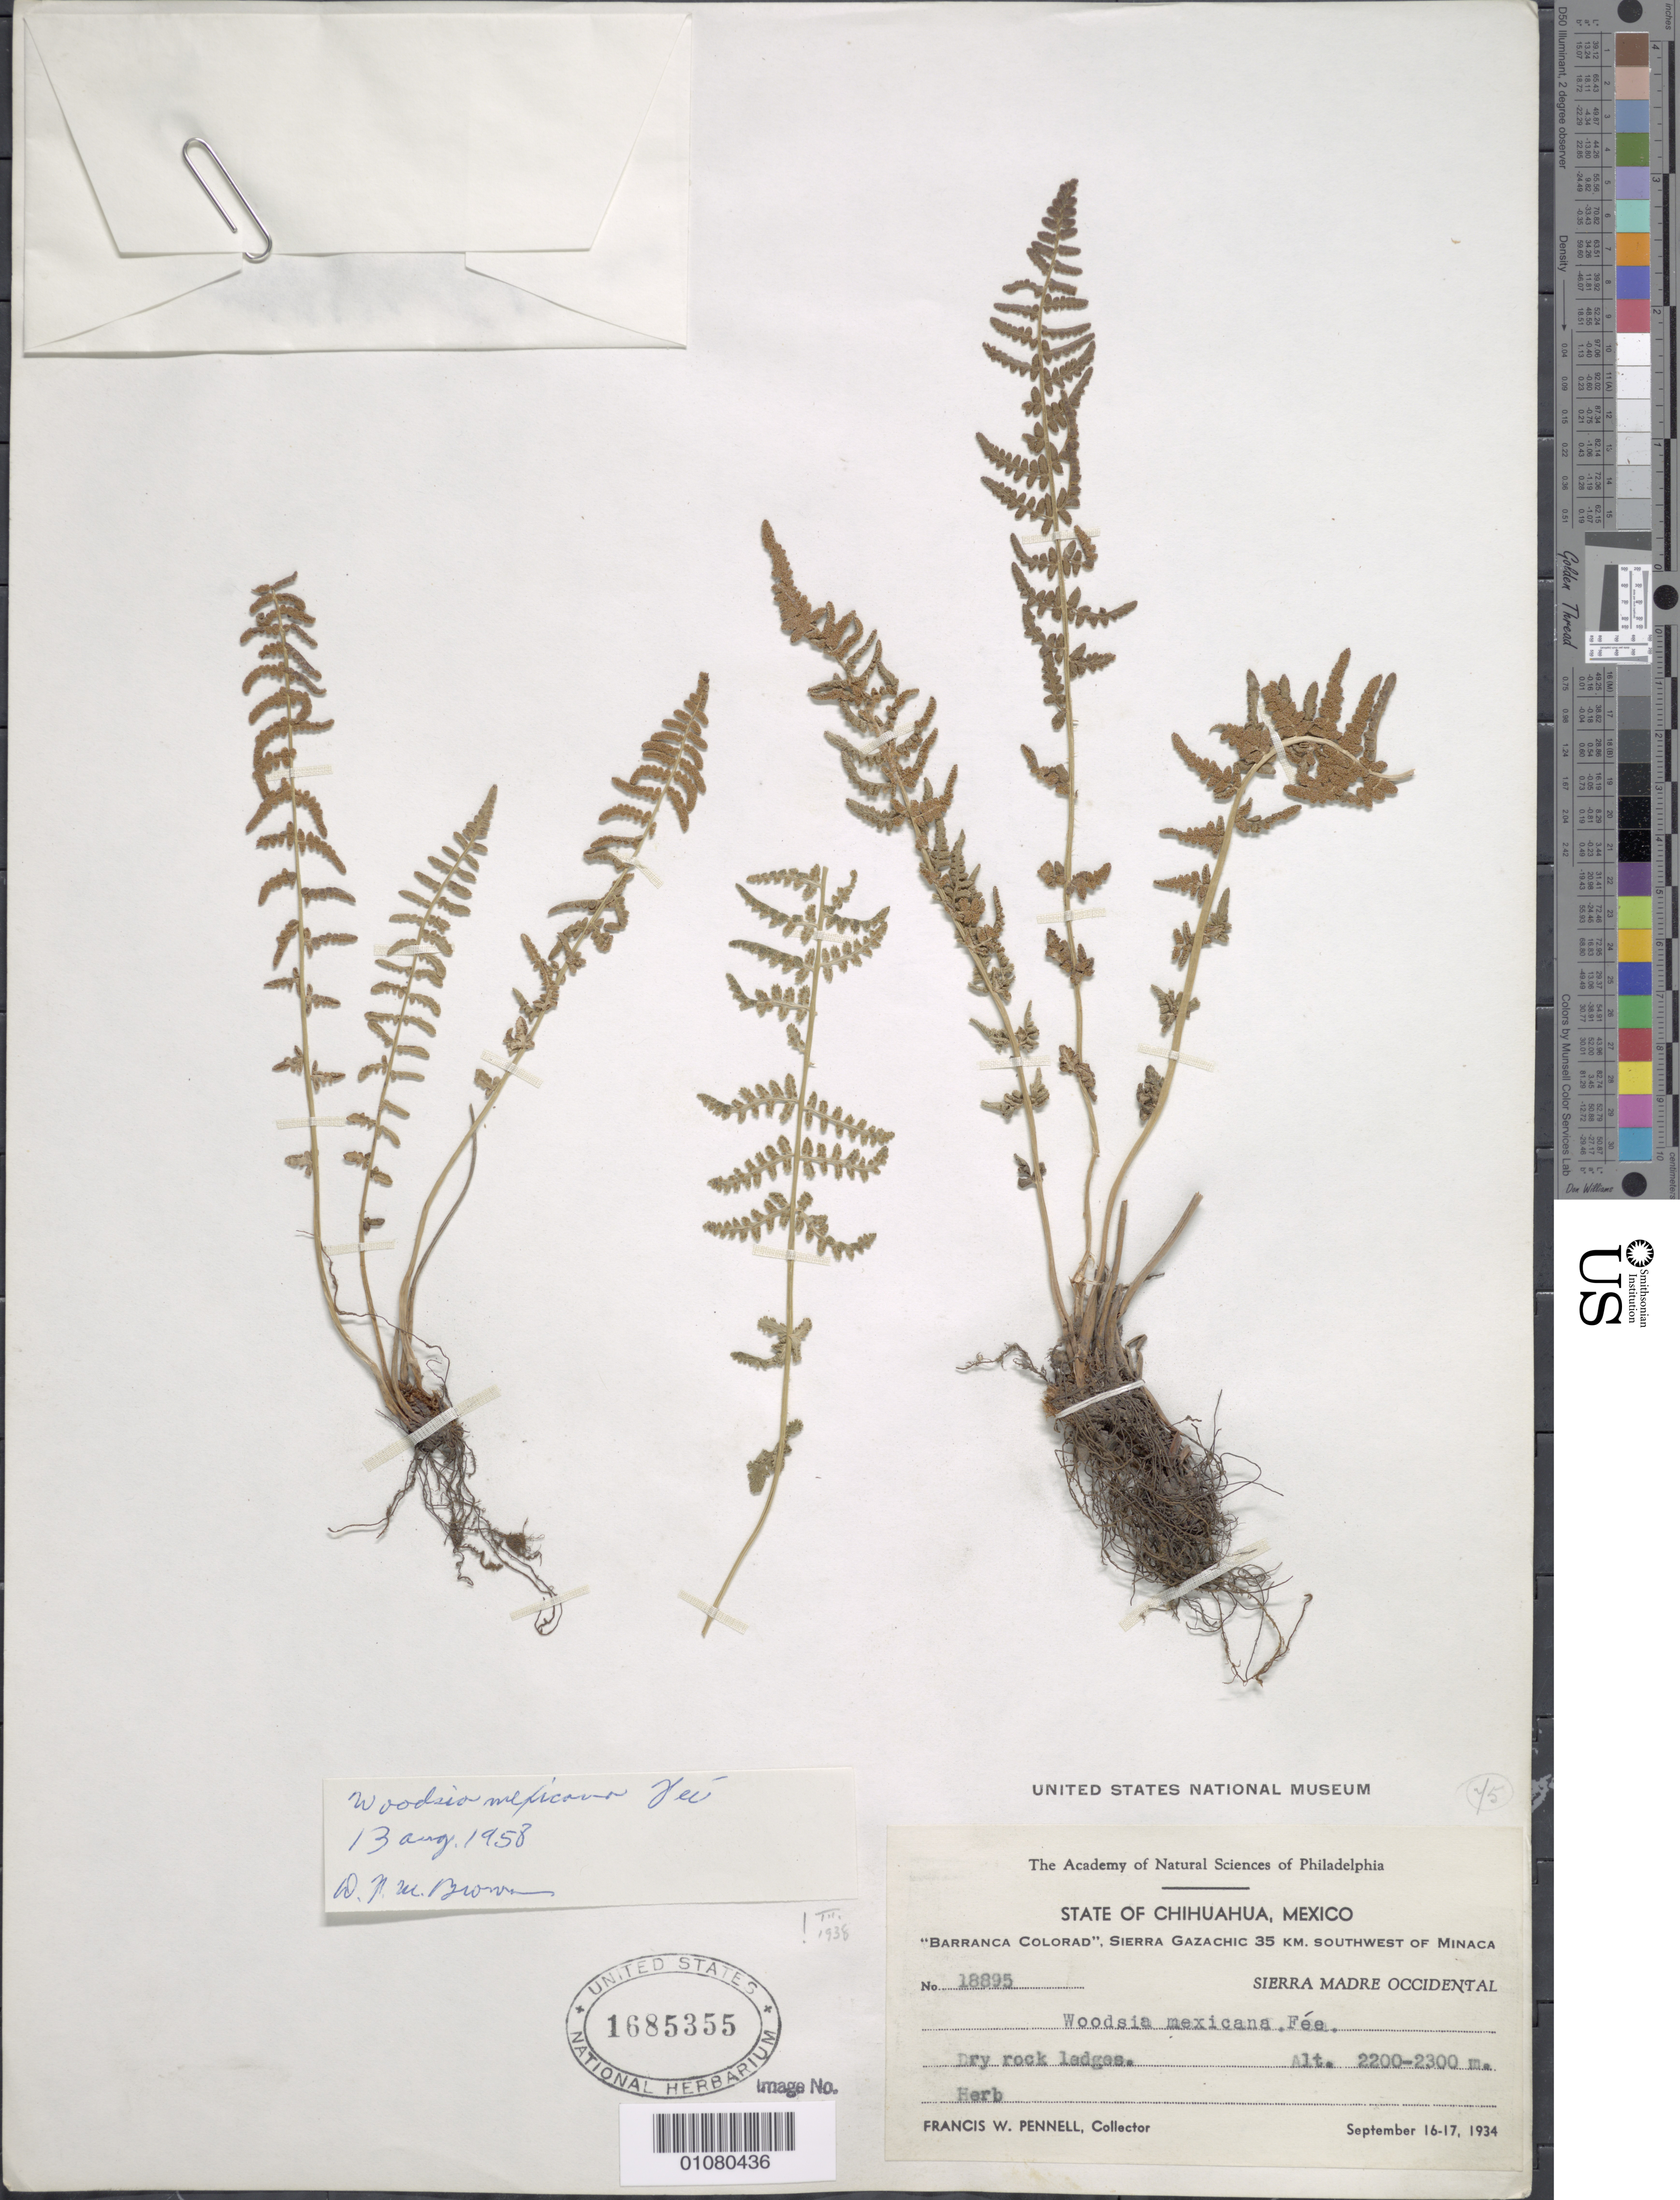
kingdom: Plantae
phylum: Tracheophyta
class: Polypodiopsida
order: Polypodiales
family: Woodsiaceae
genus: Woodsia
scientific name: Woodsia mexicana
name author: Fée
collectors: F. W. Pennell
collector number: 18895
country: Mexico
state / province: Chihuahua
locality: Barranca Colorad, Sierra Gazachic, SW of Minaca, Sierra Madre Occidental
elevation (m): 2200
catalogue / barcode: US 1685355